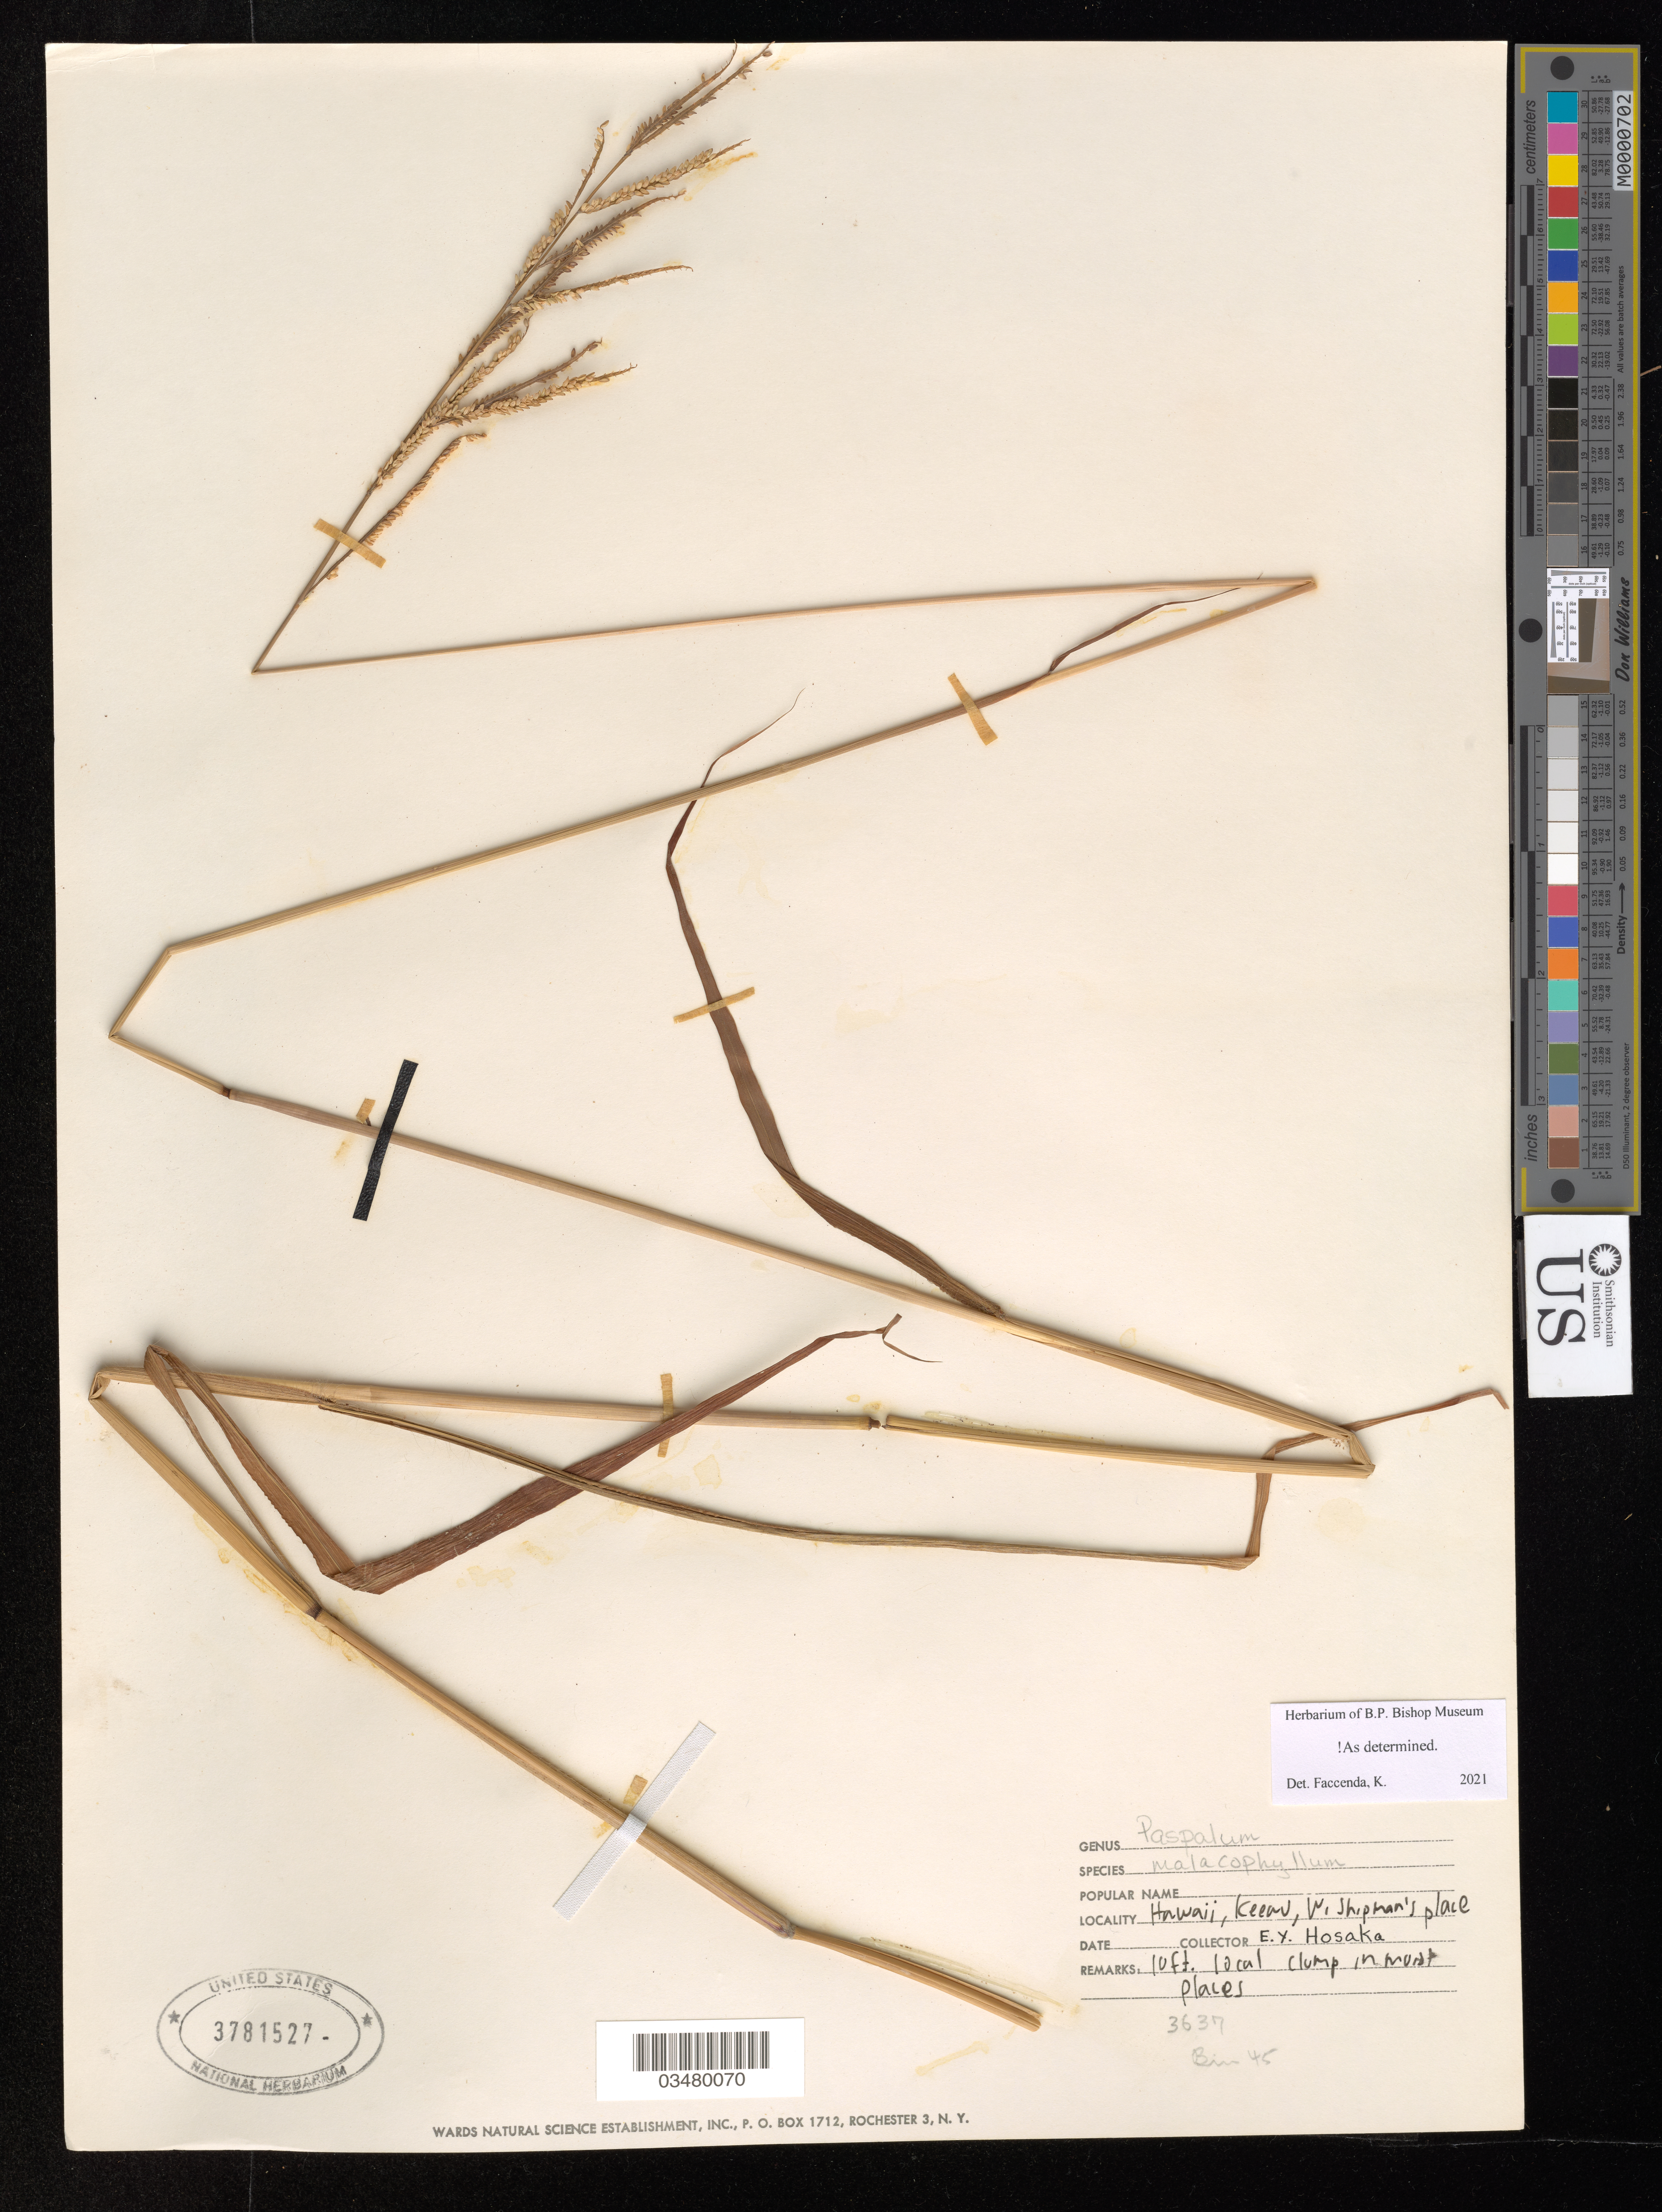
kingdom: Plantae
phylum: Tracheophyta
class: Liliopsida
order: Poales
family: Poaceae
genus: Paspalum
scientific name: Paspalum malacophyllum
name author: Trin.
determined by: Faccenda, K.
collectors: E. Y. Hosaka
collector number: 3637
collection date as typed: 07-23-51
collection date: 1951-07-23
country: United States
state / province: Hawaii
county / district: Hawaii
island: Hawaii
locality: Keeau, W. Shipman's place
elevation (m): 3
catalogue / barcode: US 3781527